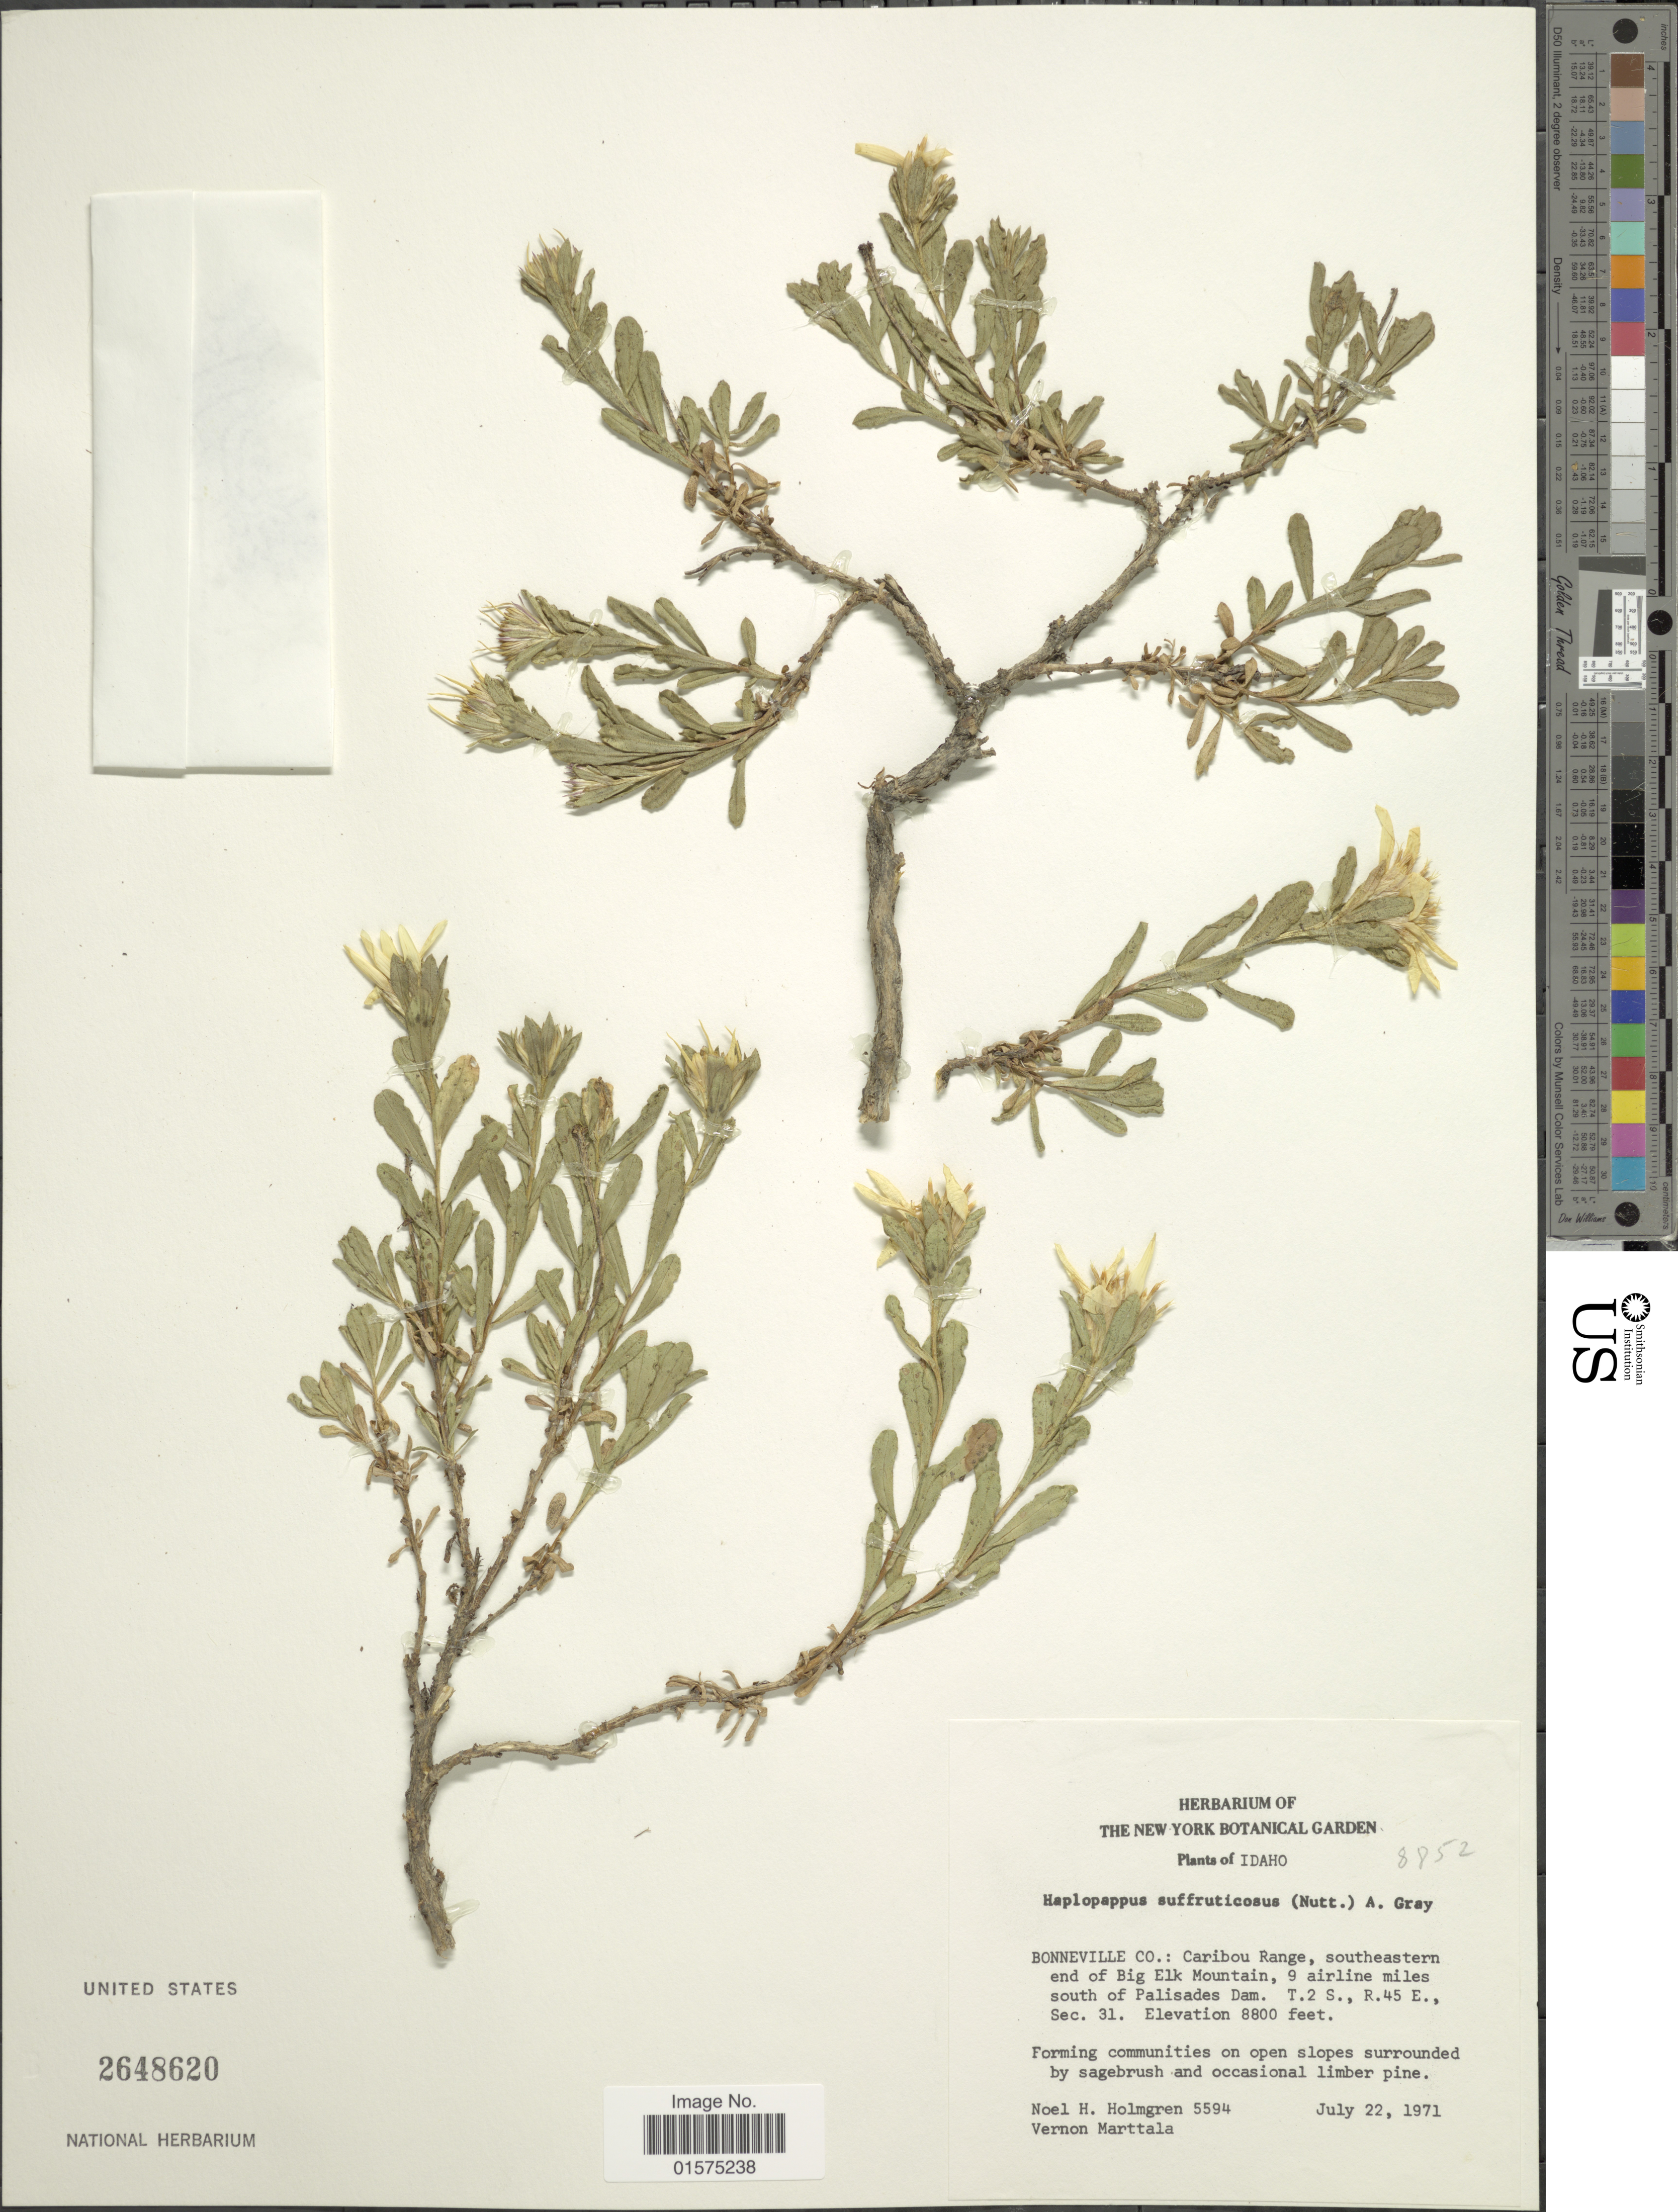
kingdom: Plantae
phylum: Tracheophyta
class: Magnoliopsida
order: Asterales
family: Asteraceae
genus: Ericameria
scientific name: Ericameria suffruticosa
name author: (Nutt.) G.L. Nesom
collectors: N. H. Holmgren & V. Marttala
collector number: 5594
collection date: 1971-07-22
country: United States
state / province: Idaho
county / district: Bonneville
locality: Caribou Range, southeastern end of Big Elk Mountain, 9 airline miles south of Palisades Dam. T.2 S., R.45 E., Sec. 31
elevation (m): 2682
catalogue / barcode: US 2648620